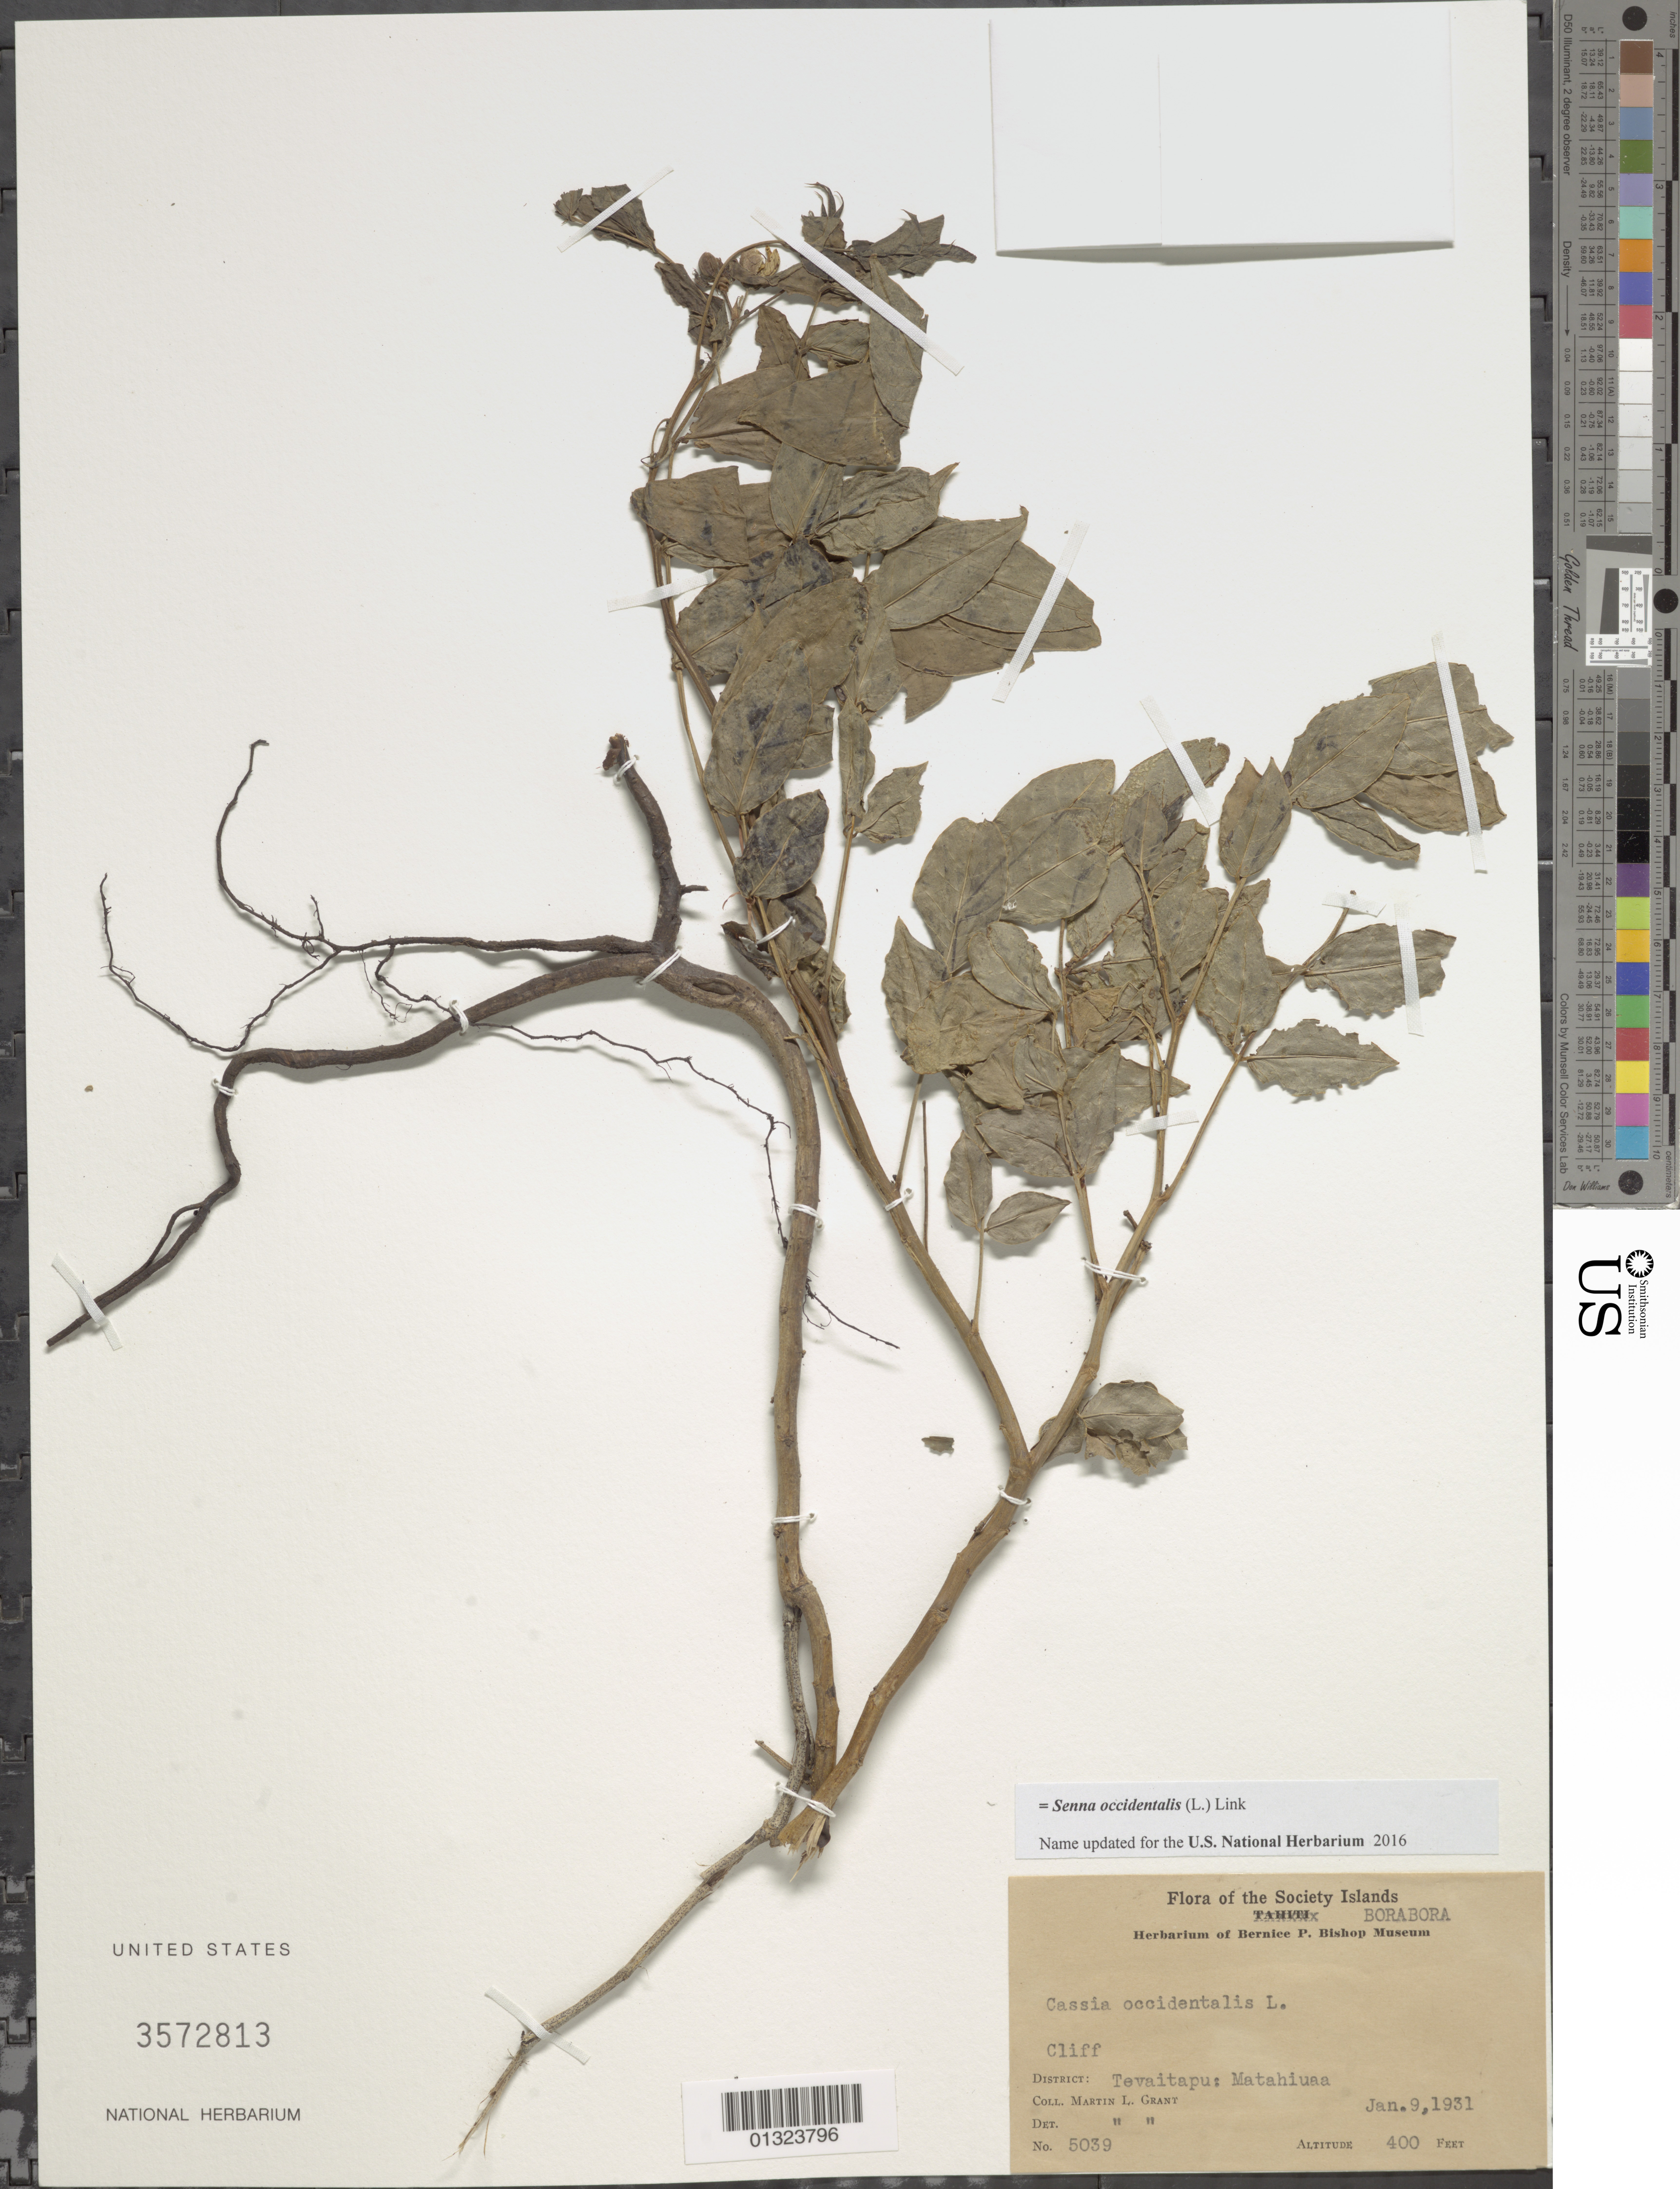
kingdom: Plantae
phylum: Tracheophyta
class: Magnoliopsida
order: Fabales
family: Fabaceae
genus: Senna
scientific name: Senna occidentalis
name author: (L.) Link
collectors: M. L. Grant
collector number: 5039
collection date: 1931-01-09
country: French Polynesia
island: Bora Bora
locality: Tevaitapu; Matahiuaa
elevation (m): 122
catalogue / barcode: US 3572813